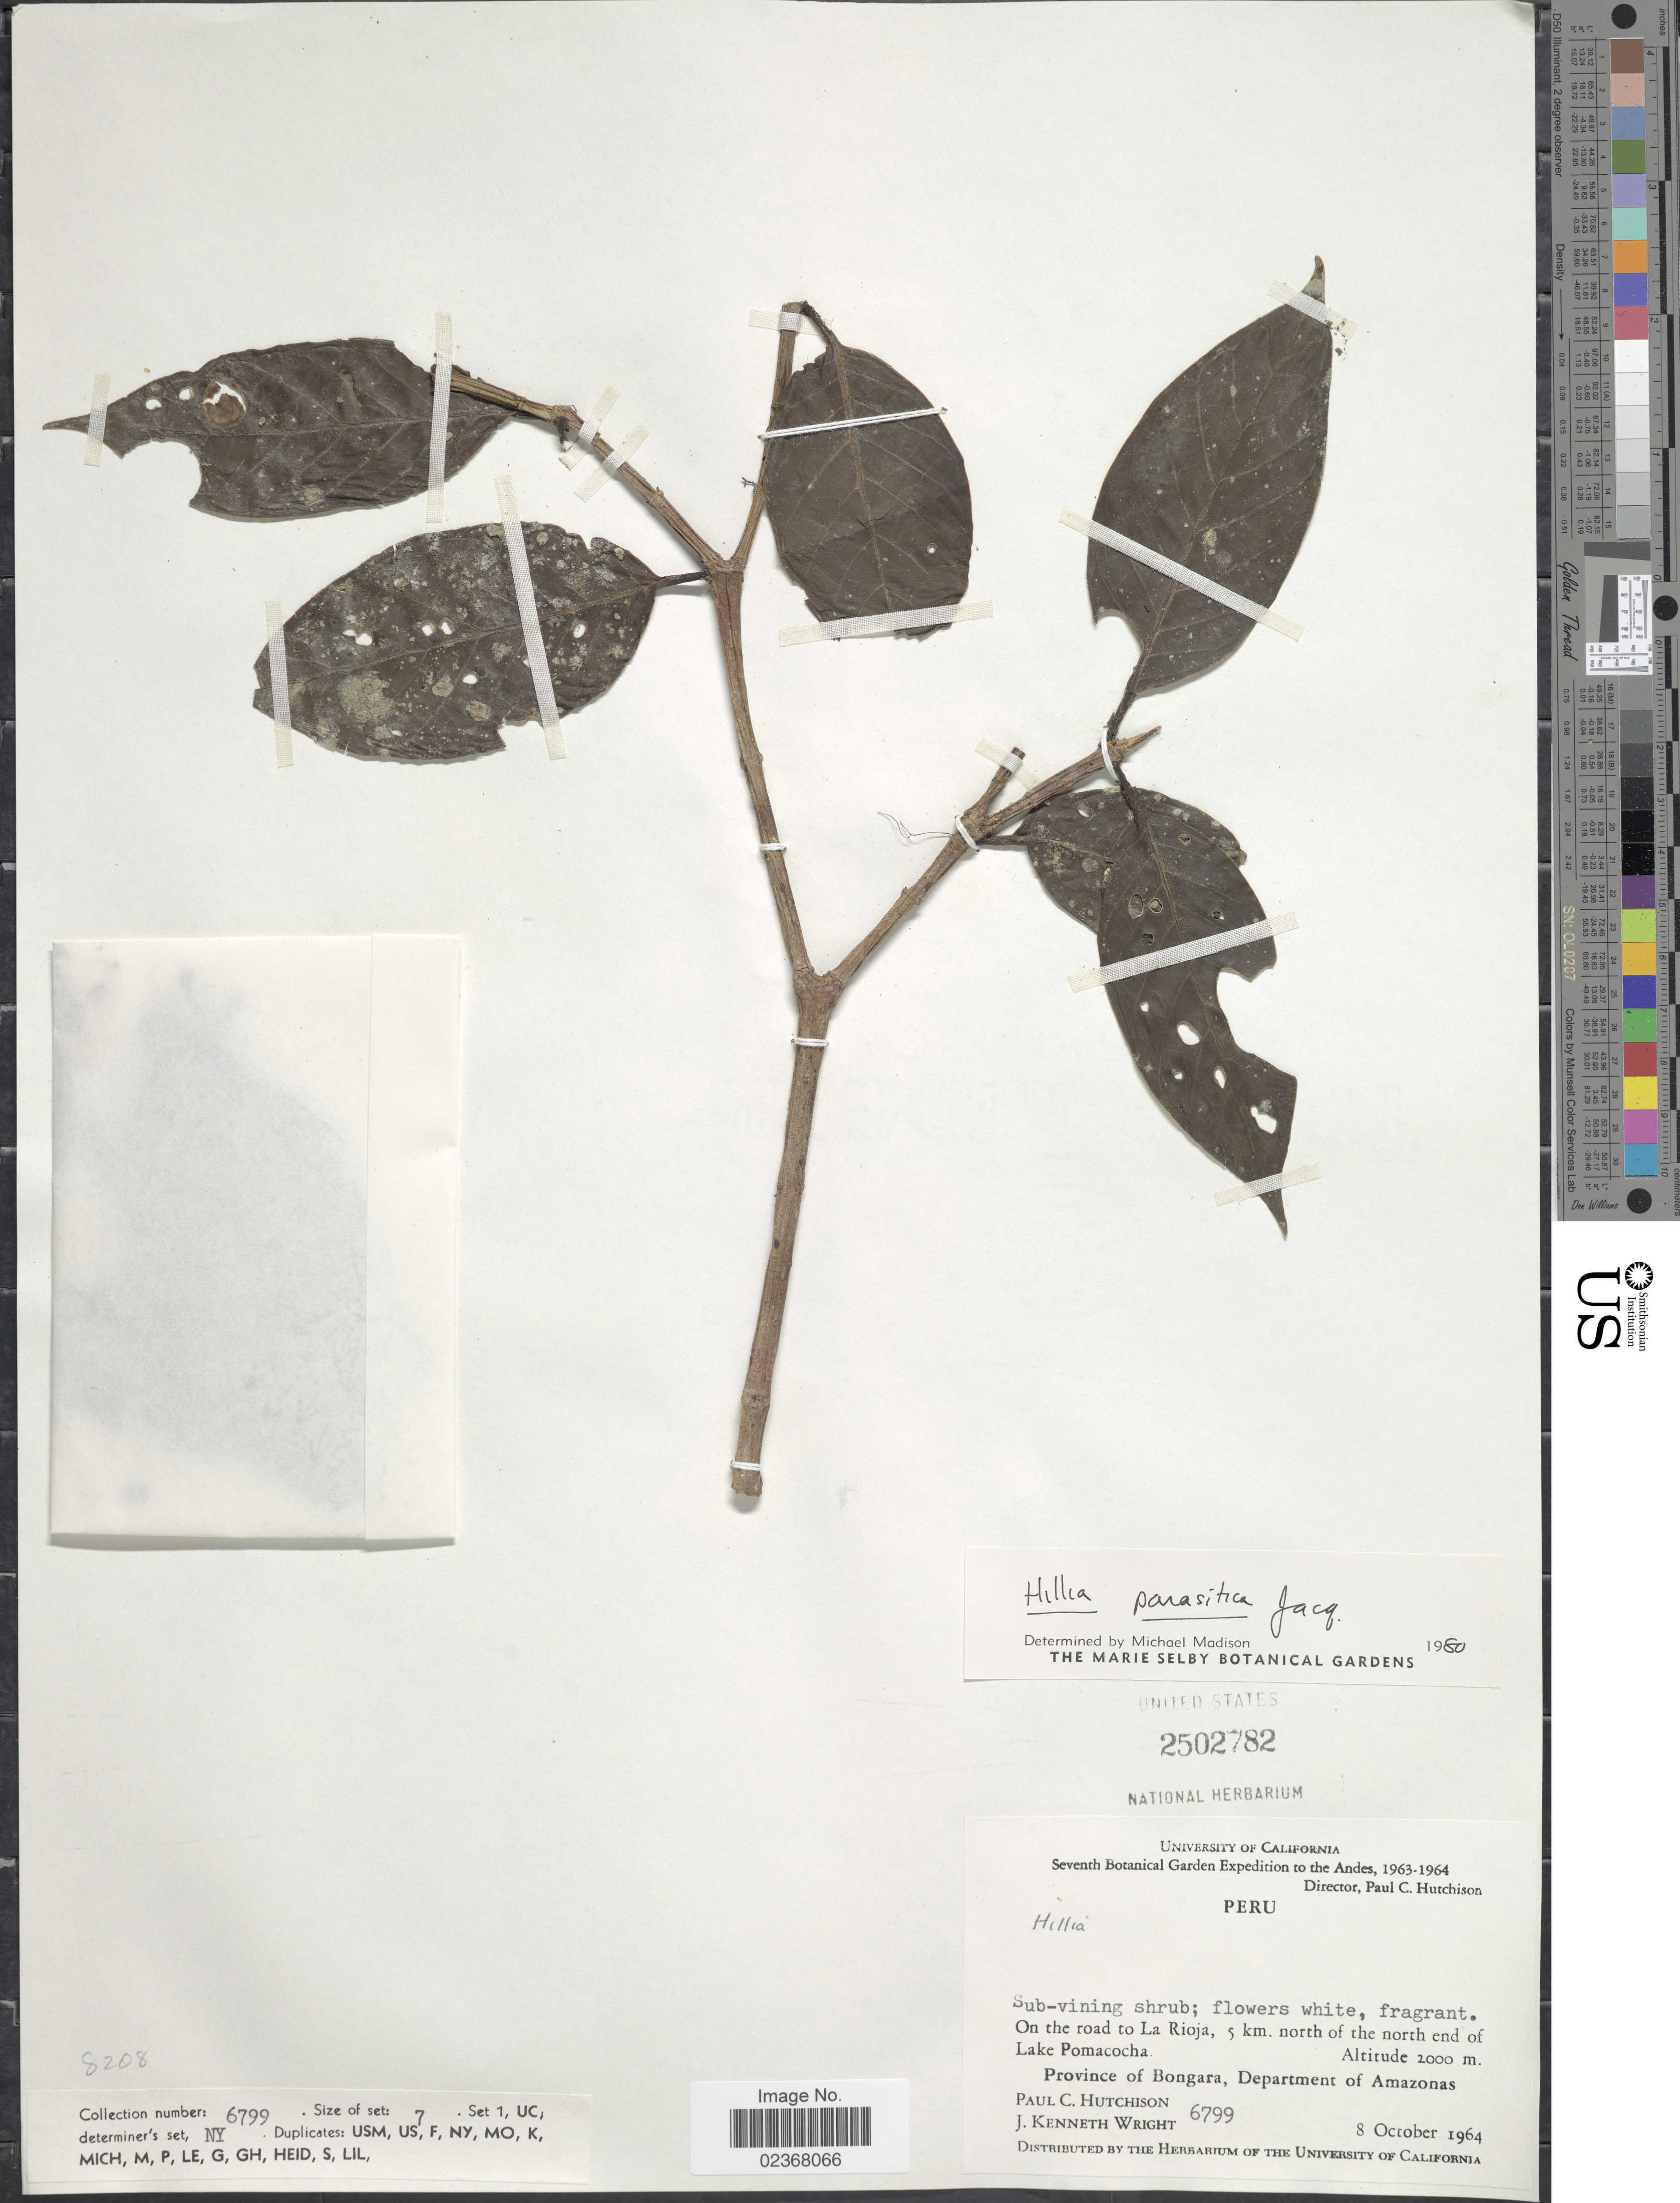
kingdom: Plantae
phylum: Tracheophyta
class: Magnoliopsida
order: Gentianales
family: Rubiaceae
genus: Hillia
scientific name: Hillia parasitica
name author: Jacq.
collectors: P. C. Hutchison & J. K. Wright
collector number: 6799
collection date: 1964-10-08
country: Peru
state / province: Amazonas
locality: On the road to La Rioja, 5 km. north of the north end of Lake Pomacocha. Province of Bongara, Department of Amazonas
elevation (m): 2000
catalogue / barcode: US 2502782